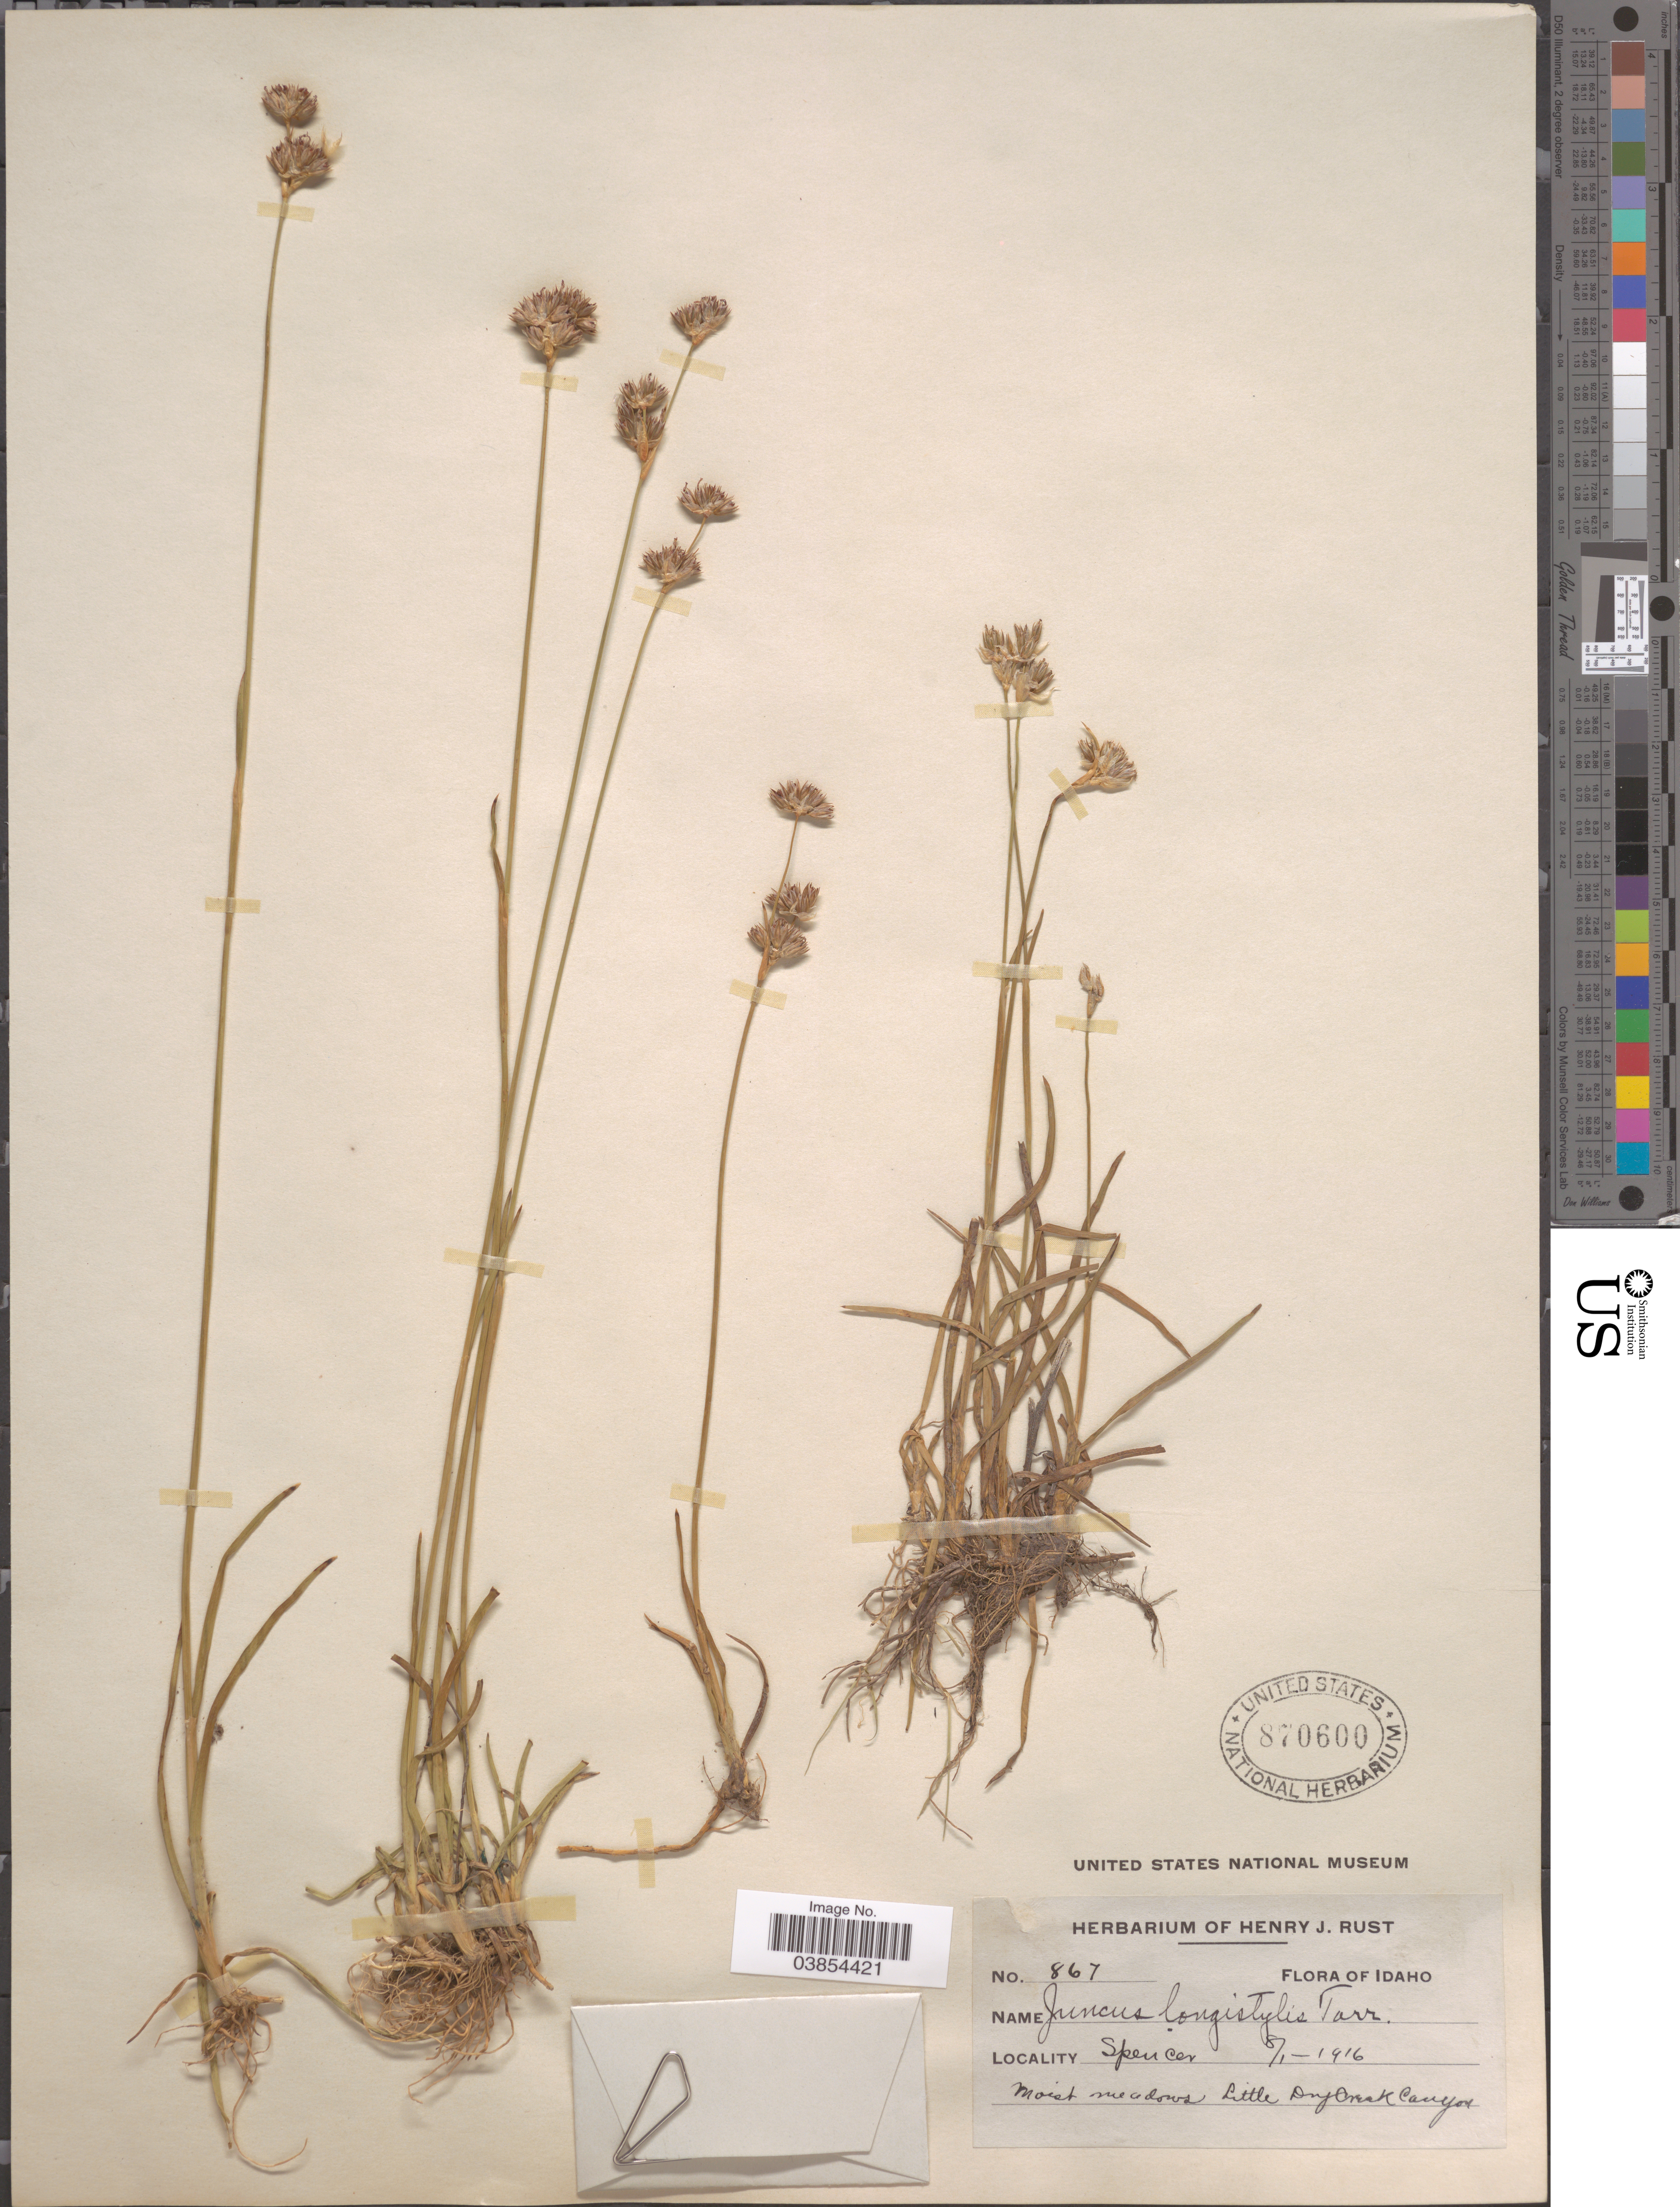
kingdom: Plantae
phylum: Tracheophyta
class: Liliopsida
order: Poales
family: Juncaceae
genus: Juncus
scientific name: Juncus longistylis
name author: Torr.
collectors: ex herb. Henry J. Rust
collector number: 867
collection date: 1916-08-01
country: United States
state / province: Idaho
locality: Spencer. Moist meadows Little Dry Creek Canyon.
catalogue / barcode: US 870600